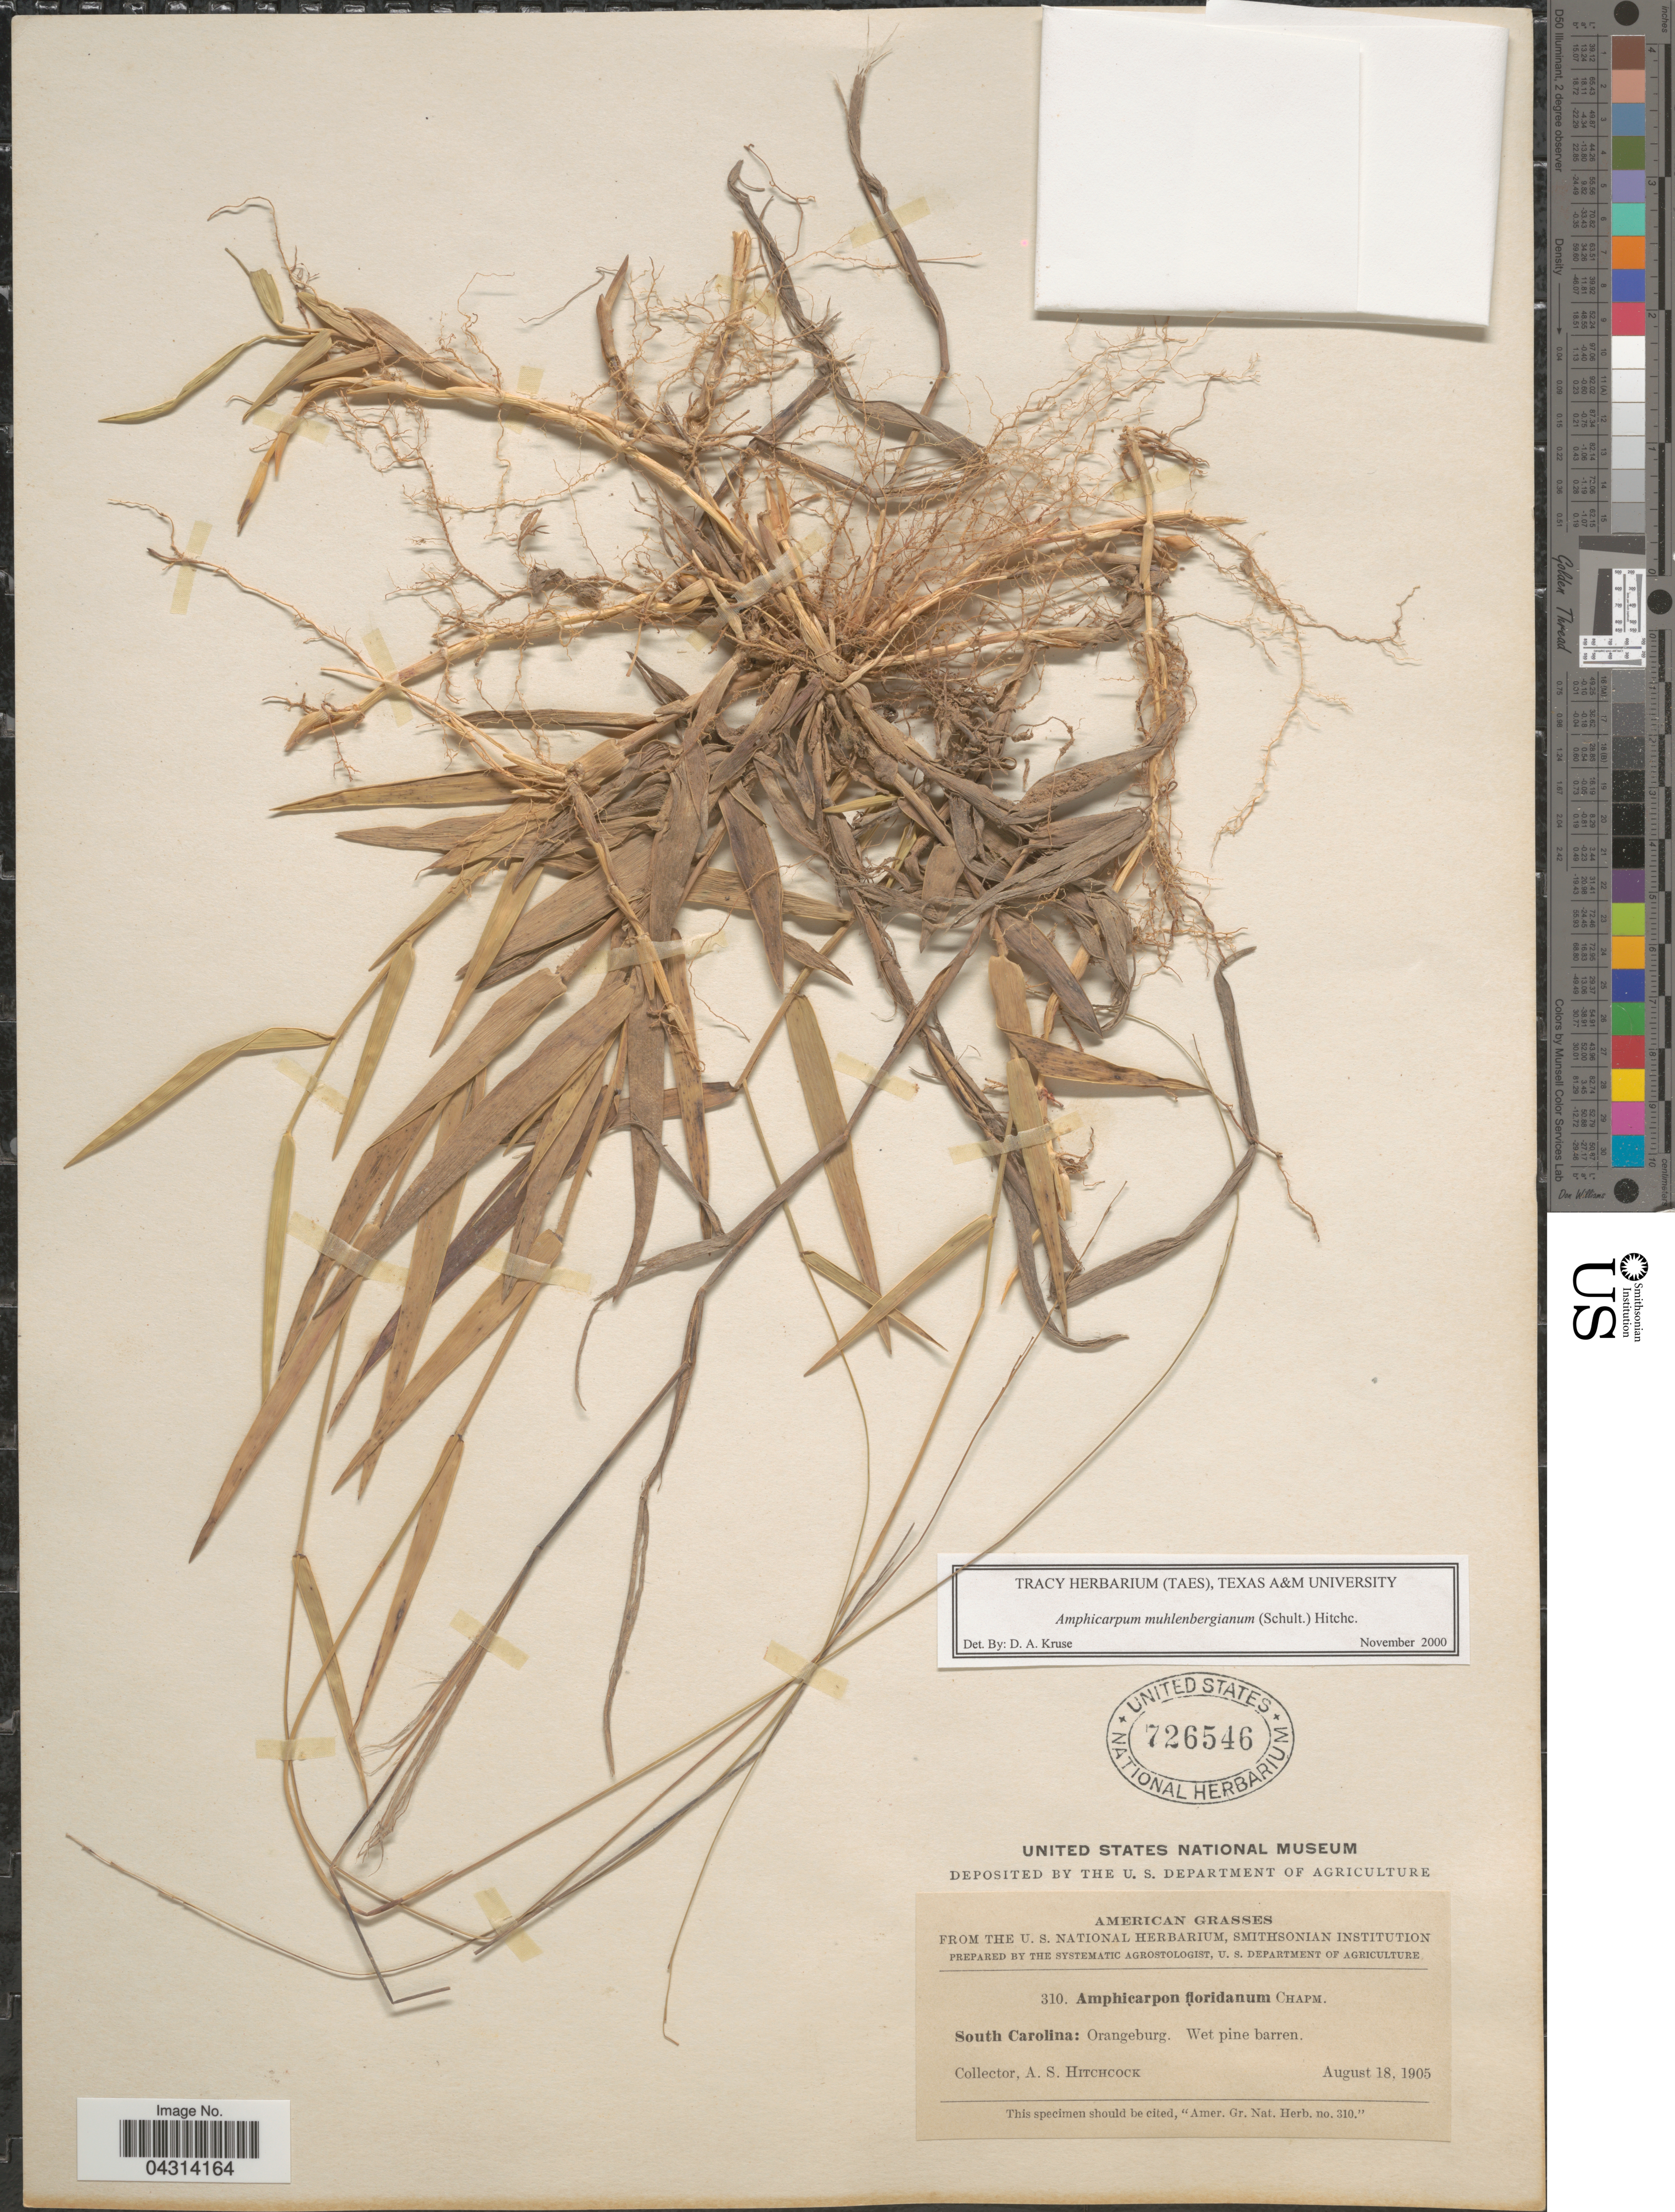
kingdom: Plantae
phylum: Tracheophyta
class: Liliopsida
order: Poales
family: Poaceae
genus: Amphicarpum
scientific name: Amphicarpum muhlenbergianum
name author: (Schult.) Hitchc.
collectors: A. S. Hitchcock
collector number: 310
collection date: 1905-08-18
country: United States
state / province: South Carolina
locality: Orangeburg.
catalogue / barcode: US 726546